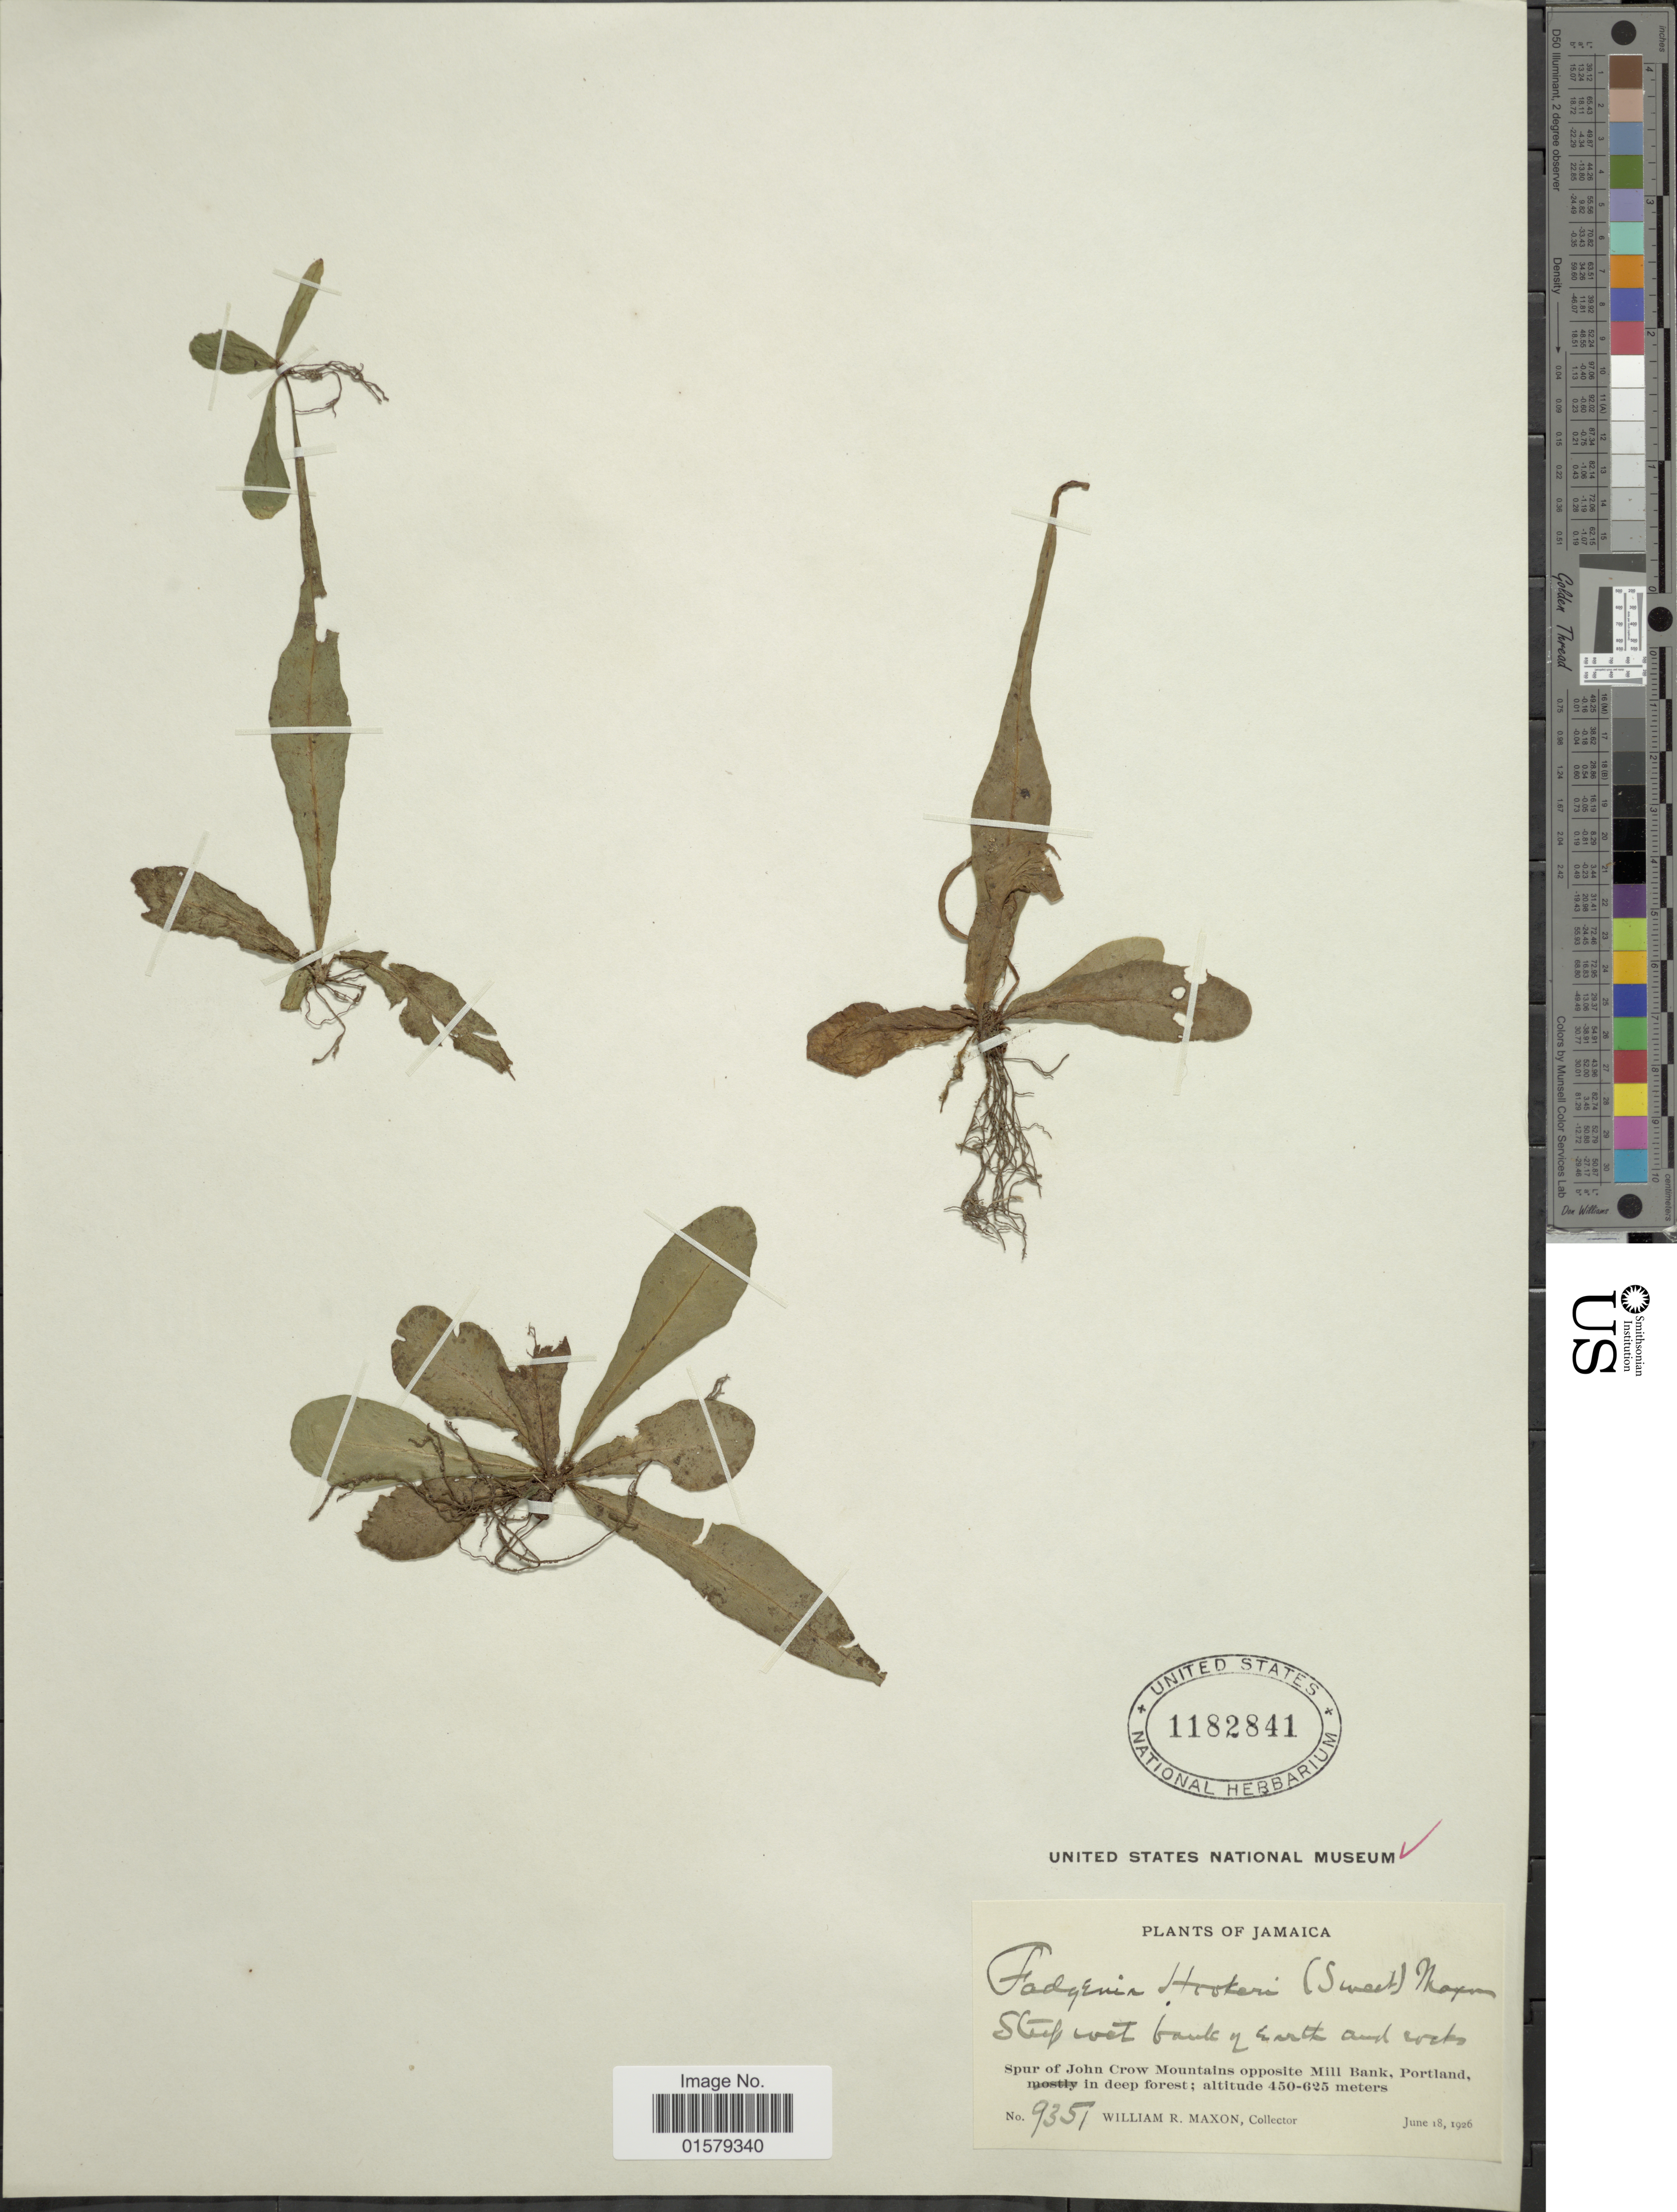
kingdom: Plantae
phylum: Tracheophyta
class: Polypodiopsida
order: Polypodiales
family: Tectariaceae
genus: Tectaria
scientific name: Tectaria hookeri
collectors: W. R. Maxon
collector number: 9351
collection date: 1926-06-18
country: Jamaica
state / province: Portland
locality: Spur of John Crow Mountains opposite Mill Bank, Portland in deep forest.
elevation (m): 450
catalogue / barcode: US 1182841